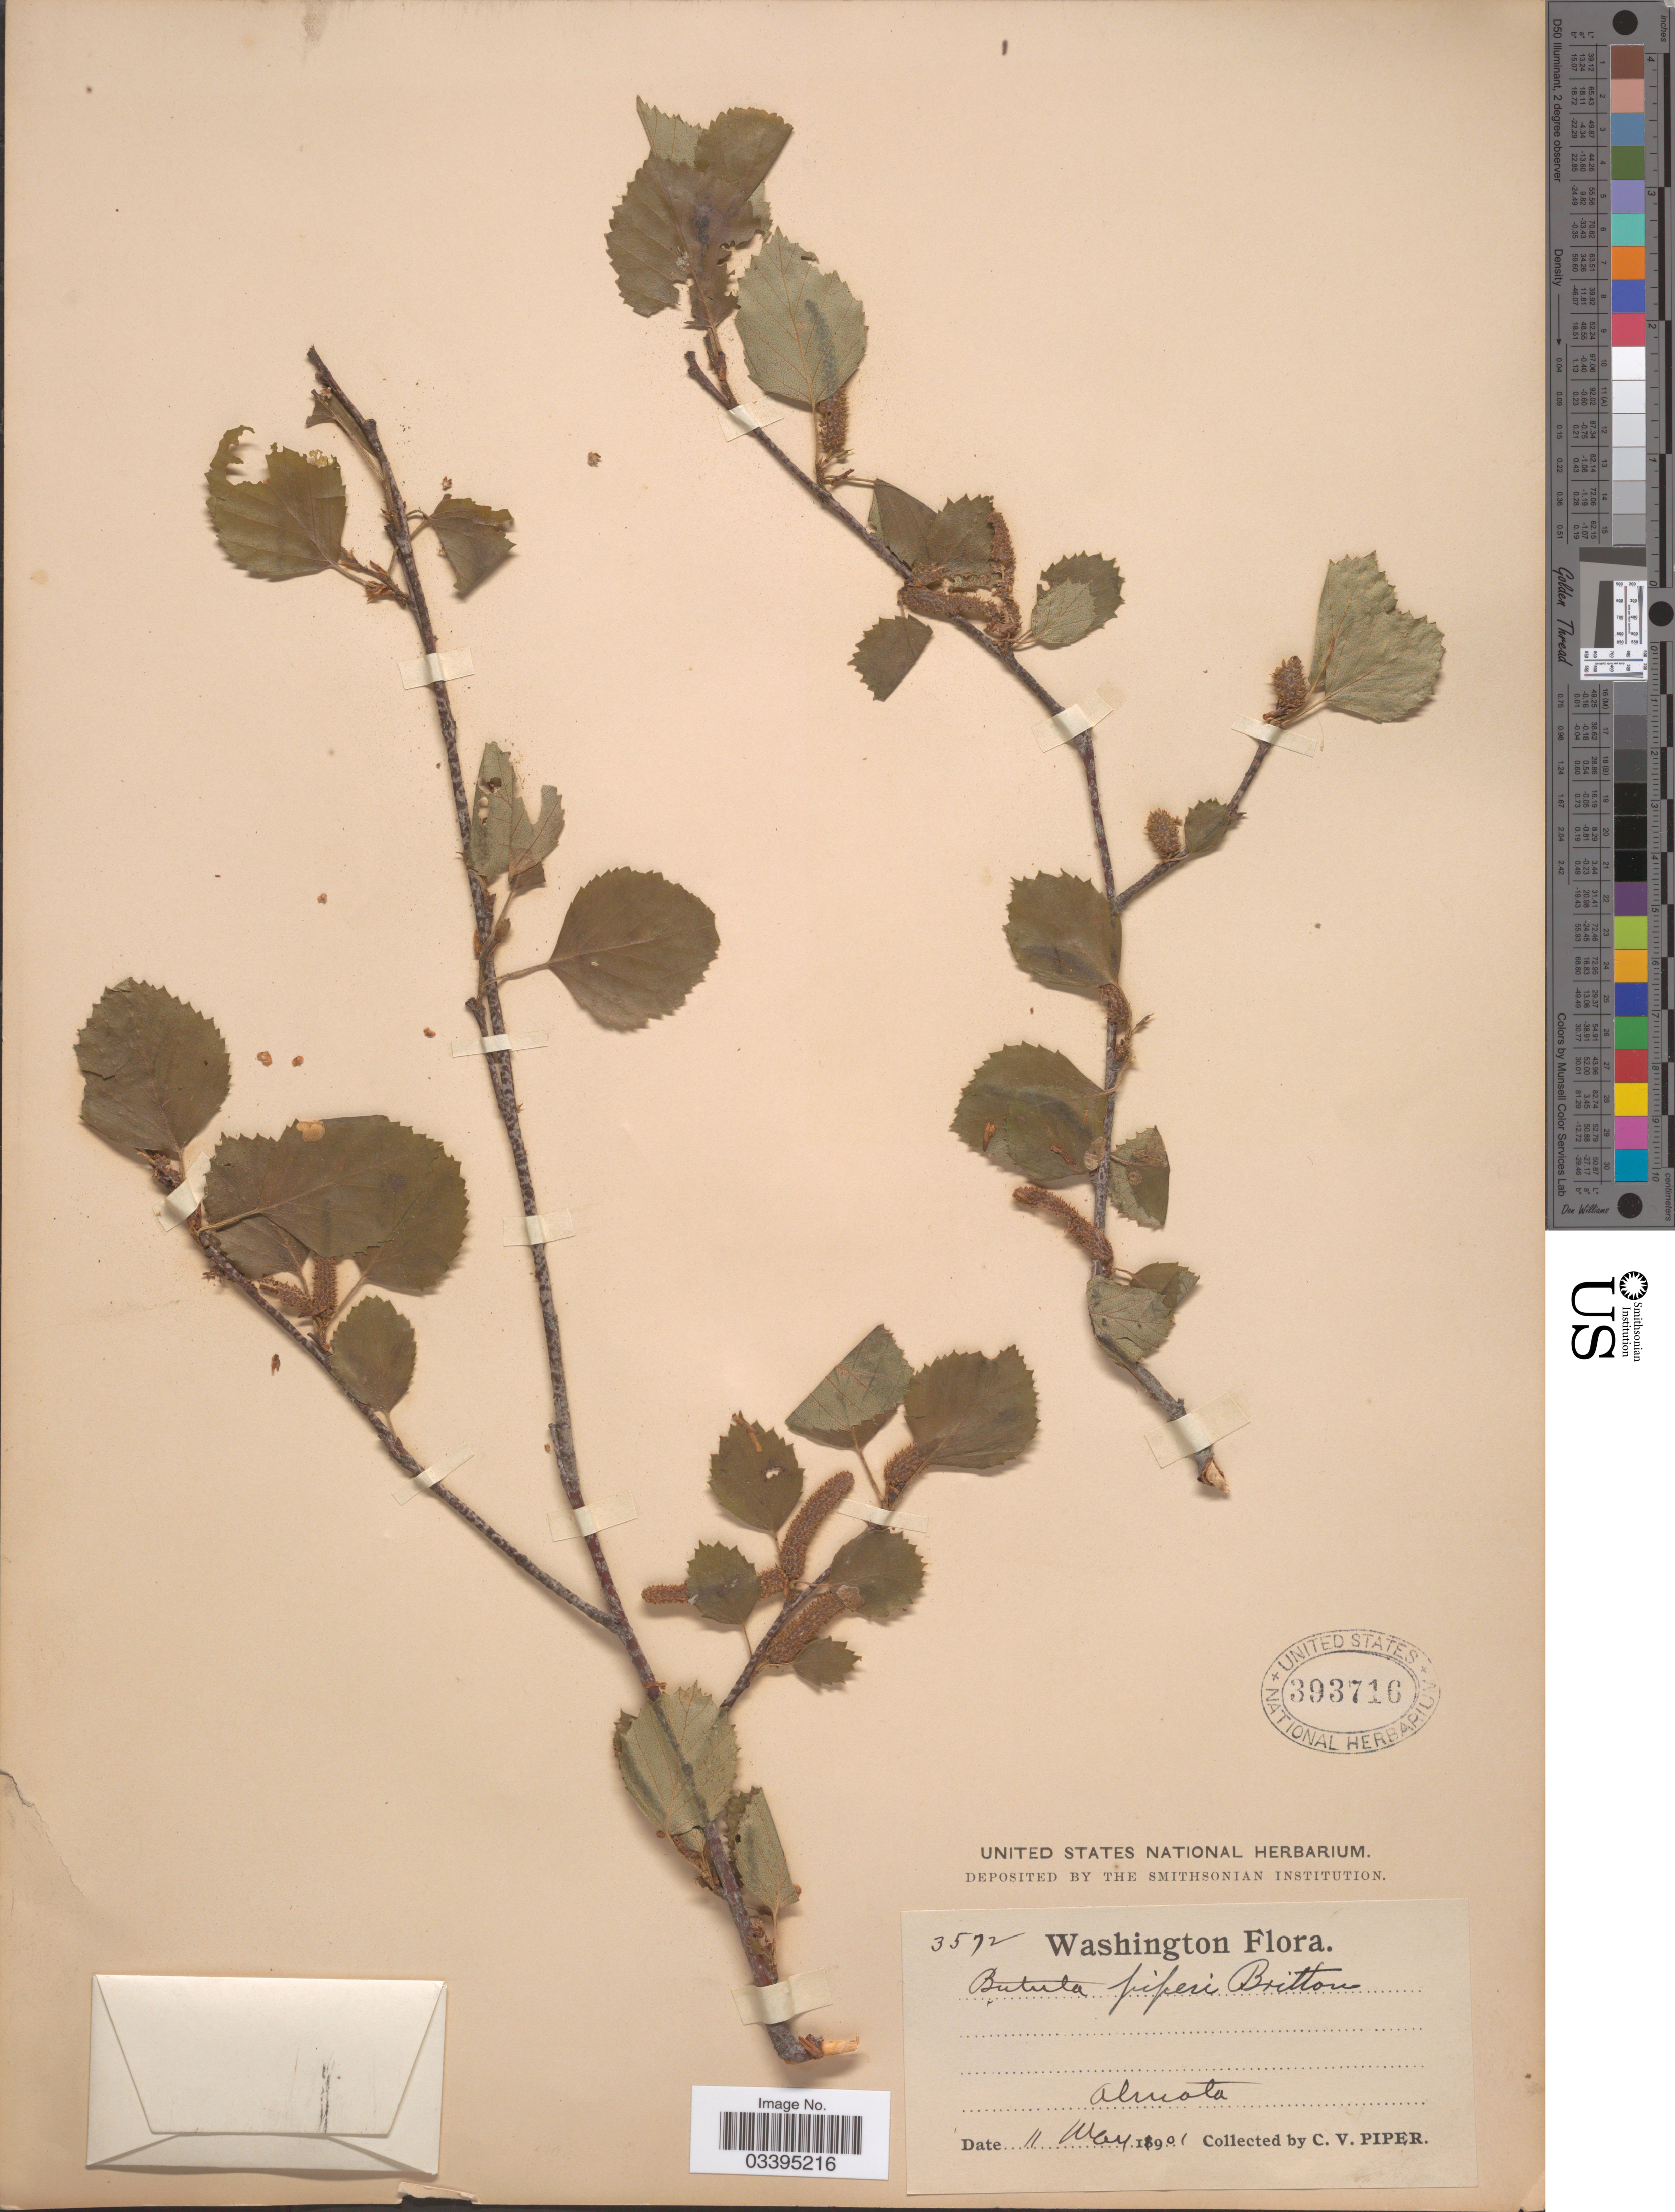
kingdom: Plantae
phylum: Tracheophyta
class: Magnoliopsida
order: Fagales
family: Betulaceae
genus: Betula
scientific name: Betula fontinalis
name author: Sarg.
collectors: C. V. Piper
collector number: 3572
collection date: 1901-05-11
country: United States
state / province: Washington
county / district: Whitman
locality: Almota.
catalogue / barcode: US 393716